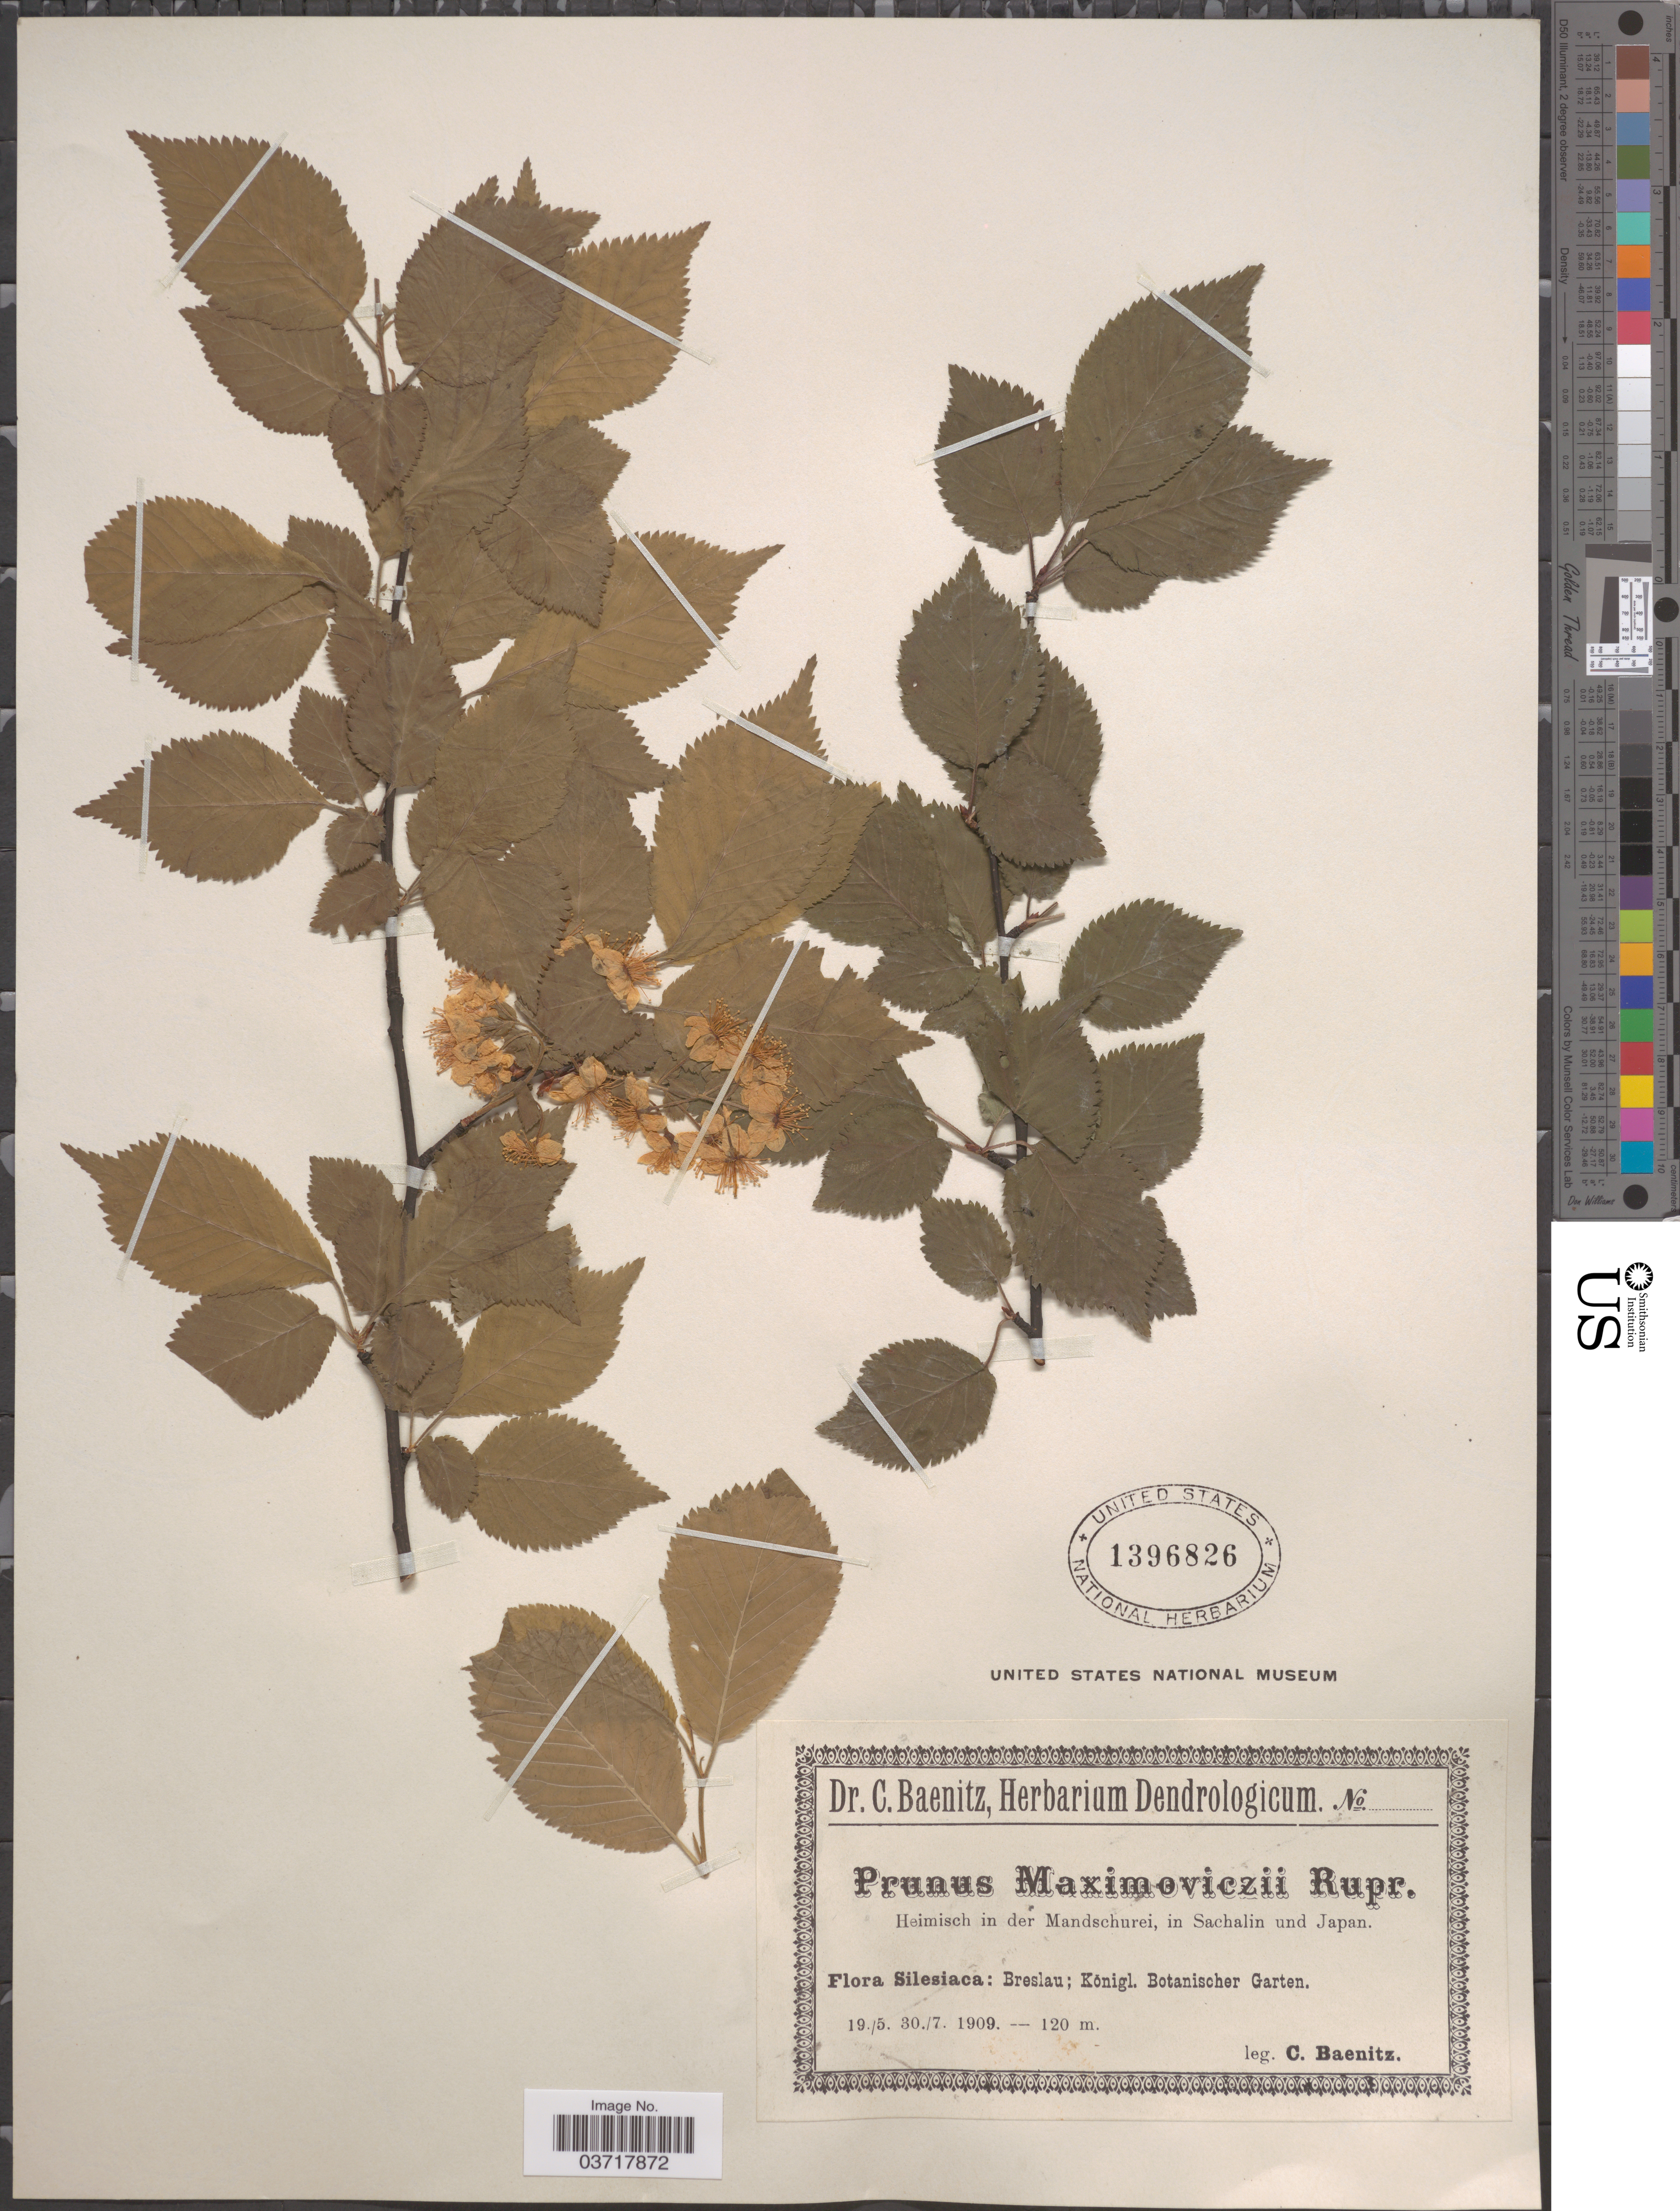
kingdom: Plantae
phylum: Tracheophyta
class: Magnoliopsida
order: Rosales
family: Rosaceae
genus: Prunus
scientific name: Prunus maximowiczii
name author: Rupr.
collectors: C. G. Baenitz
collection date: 1909-05-19/1909-07-30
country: Poland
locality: Silesiaca: Breslau; Königl. Botanischer Garten.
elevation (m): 120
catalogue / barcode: US 1396826